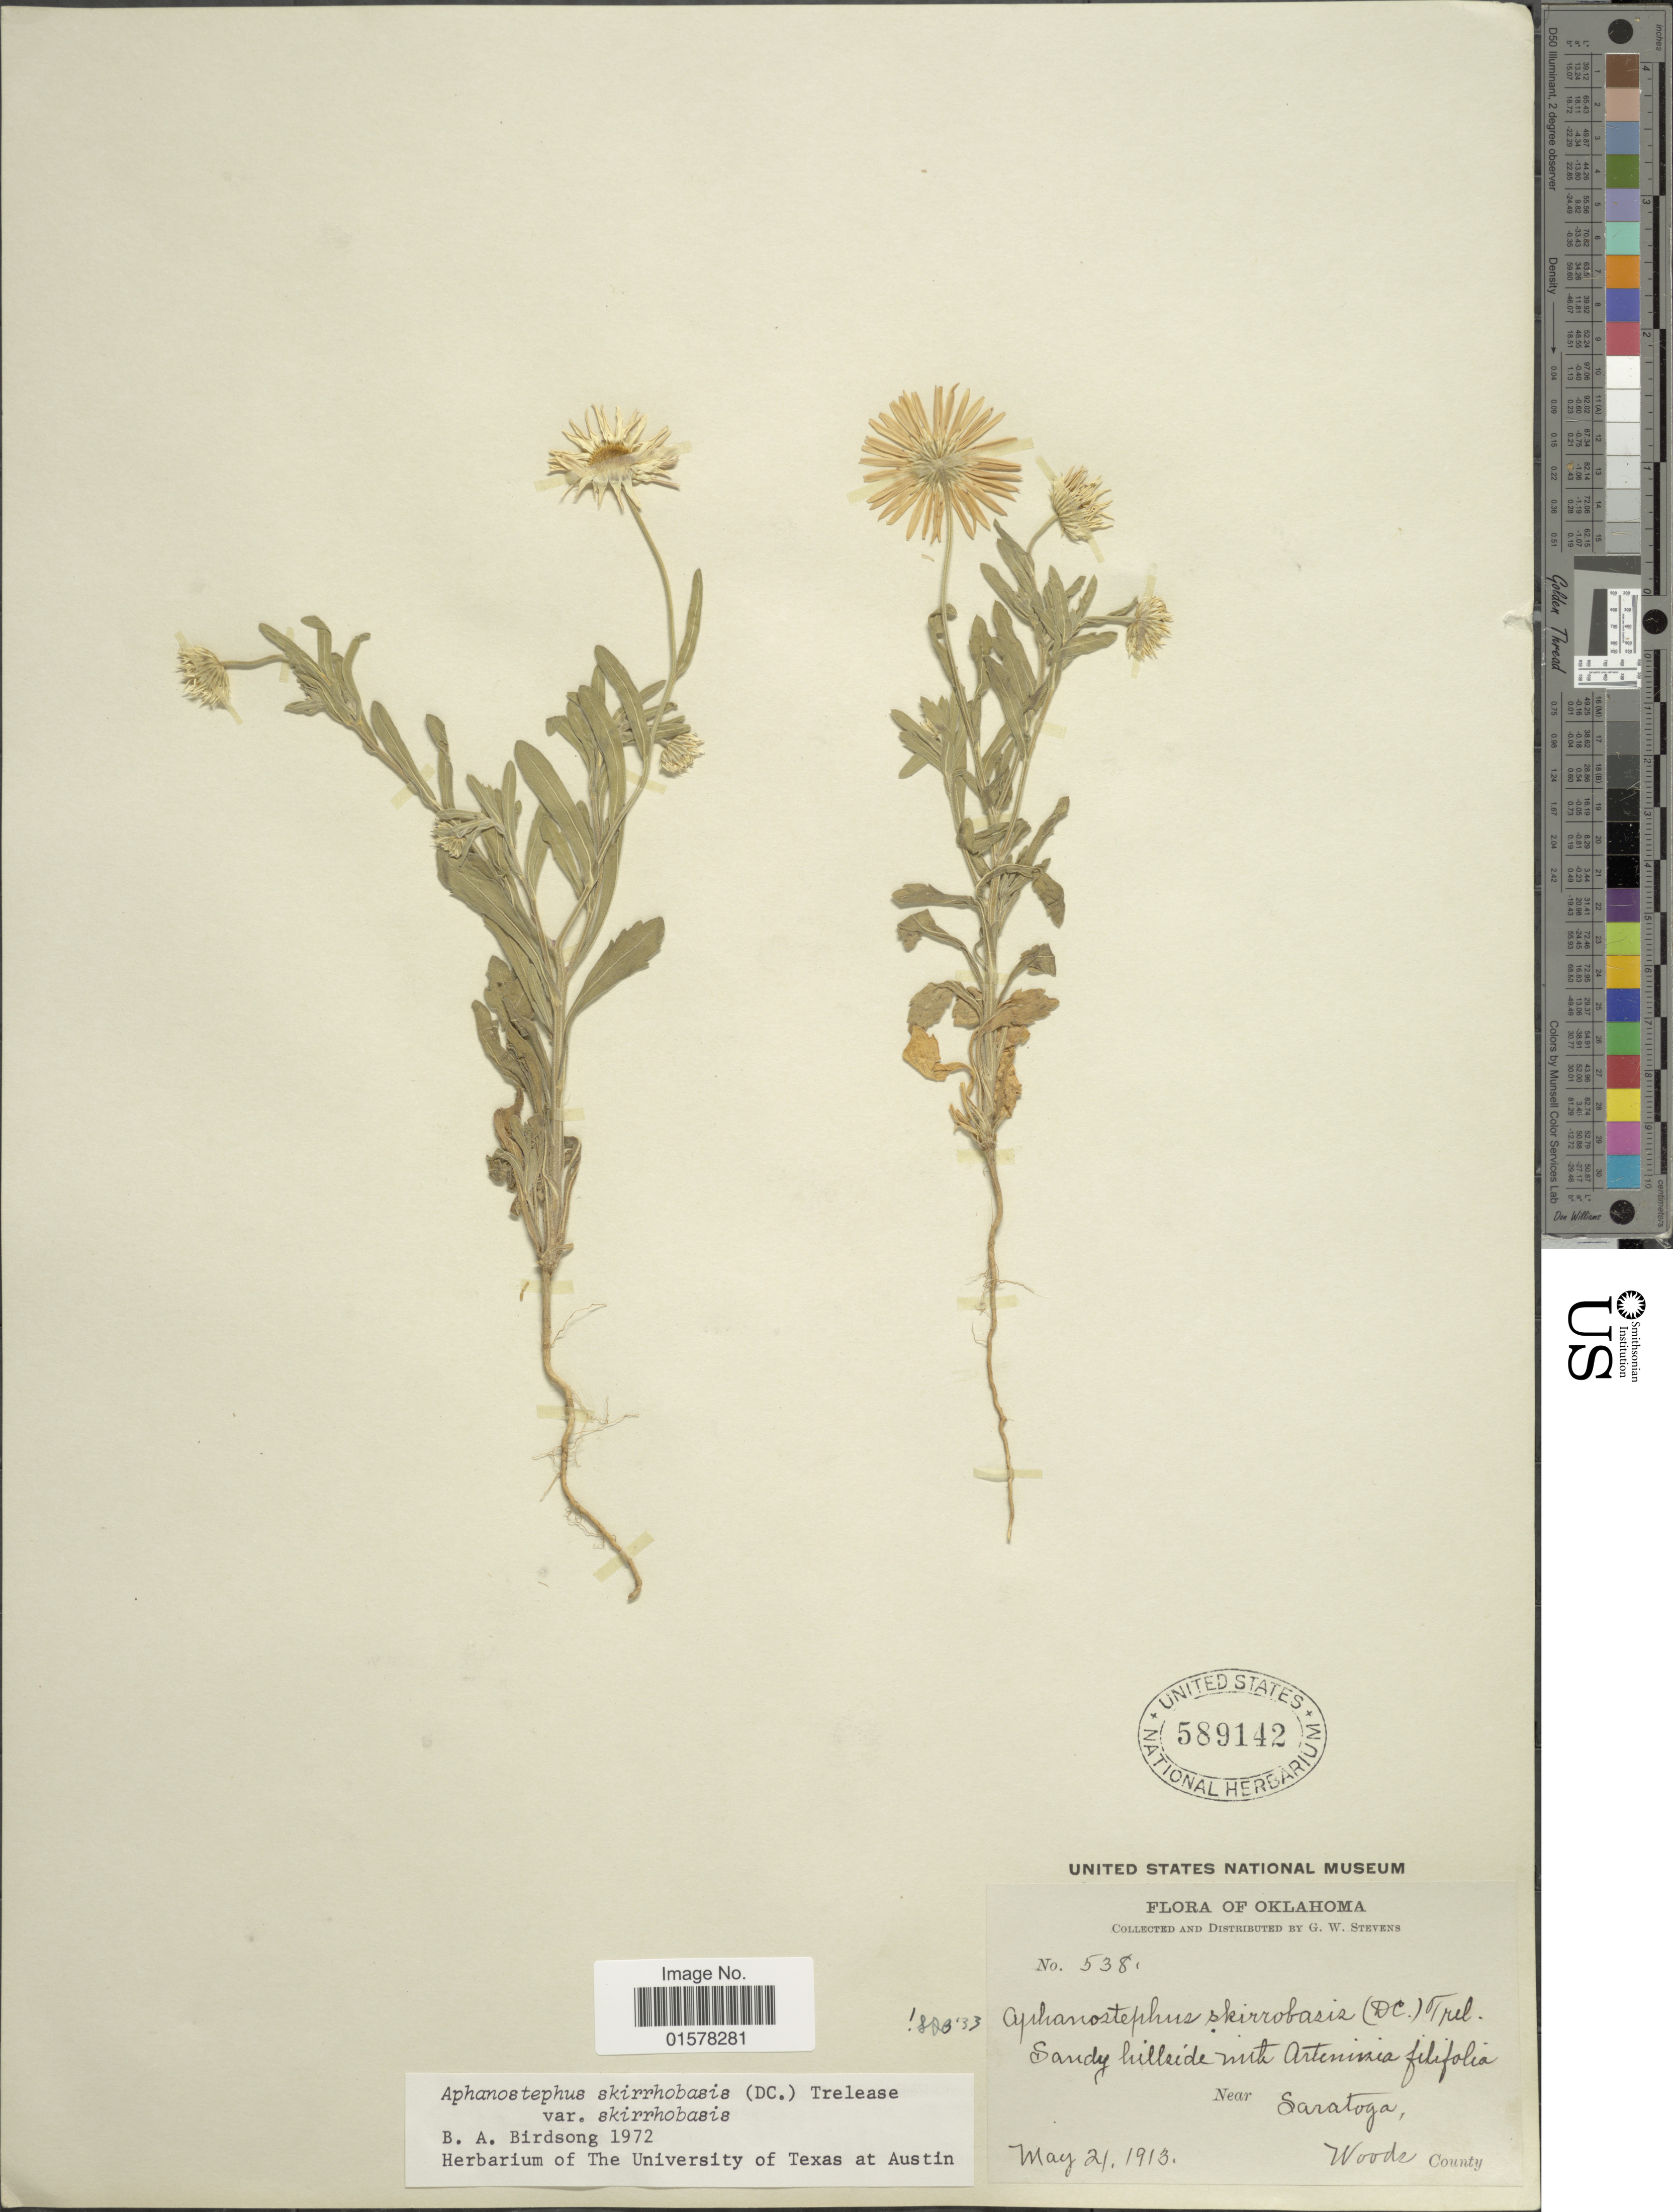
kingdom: Plantae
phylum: Tracheophyta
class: Magnoliopsida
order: Asterales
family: Asteraceae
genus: Aphanostephus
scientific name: Aphanostephus skirrhobasis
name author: (DC.) Trel. ex Coville & Branner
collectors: G. W. Stevens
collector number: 538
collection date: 1913-05-21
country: United States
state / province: Oklahoma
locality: Oklahoma. Sandy hillside. Near Saratoga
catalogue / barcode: US 589142